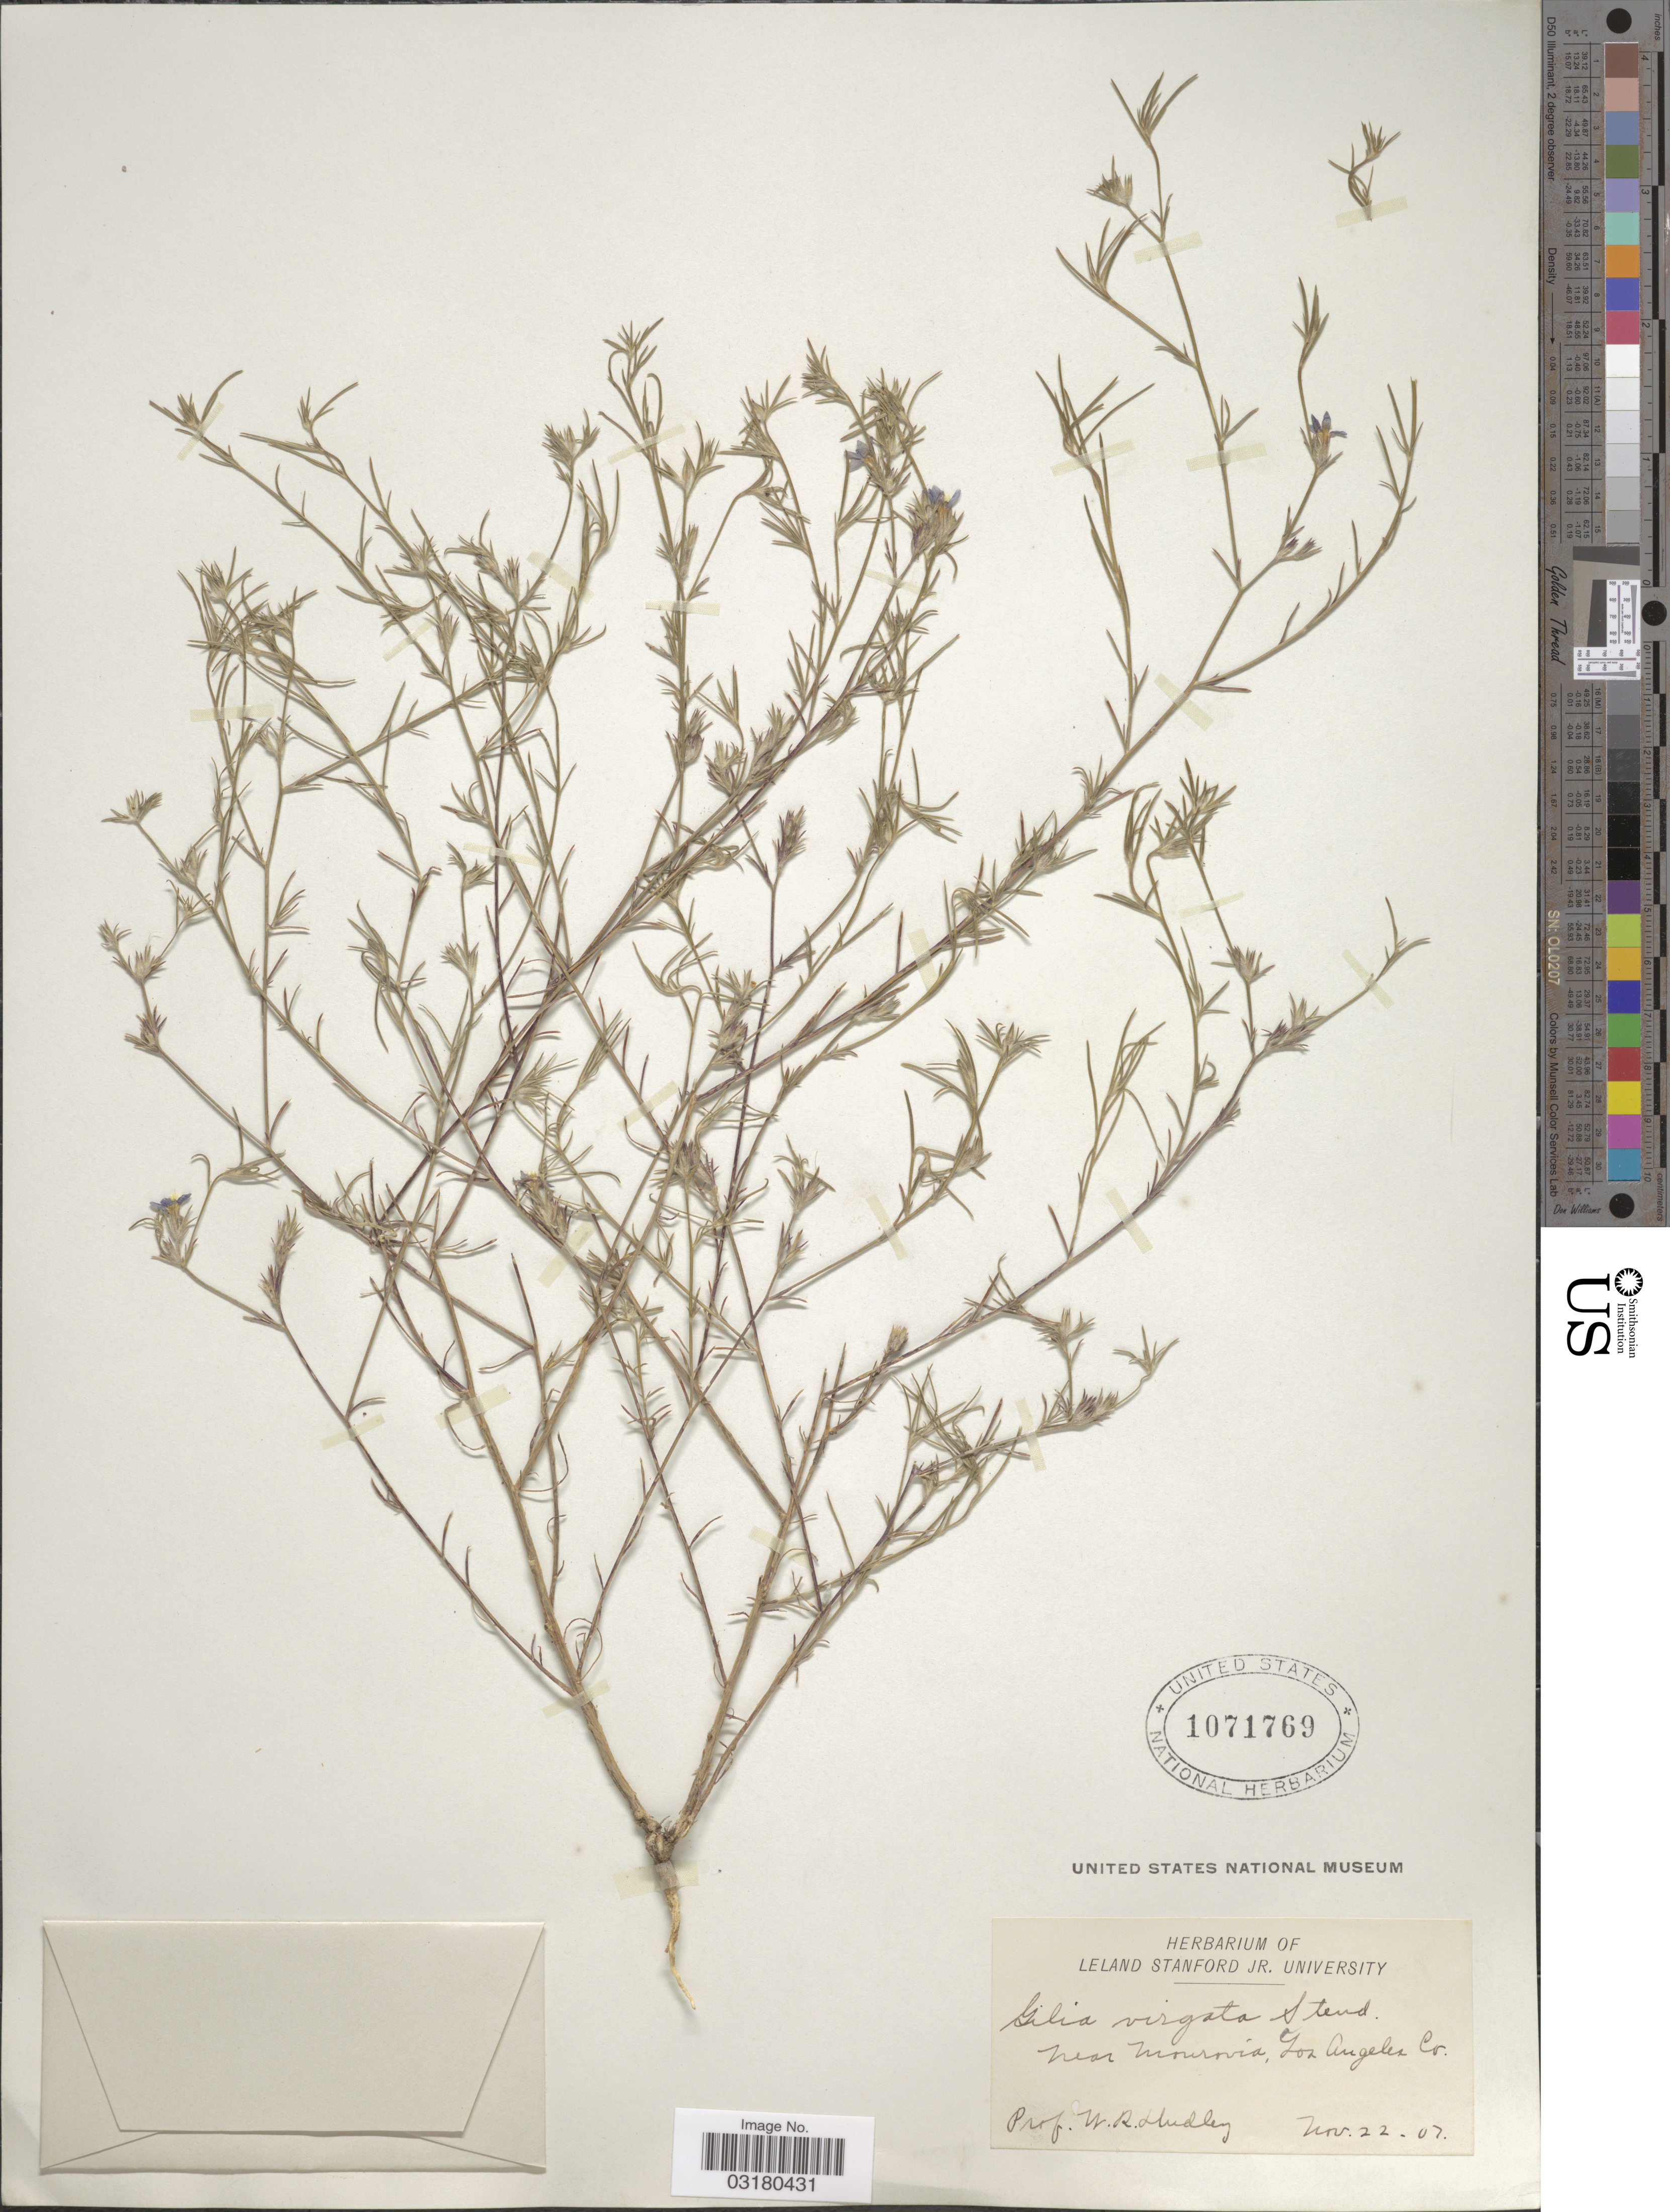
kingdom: Plantae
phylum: Tracheophyta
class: Magnoliopsida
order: Ericales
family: Polemoniaceae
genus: Eriastrum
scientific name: Eriastrum sapphirinum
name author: (Eastw.) H. Mason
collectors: W. Dudley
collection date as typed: Transcribed d/m/y: 22/11/7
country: United States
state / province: California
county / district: Los Angeles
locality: Near Monrovia, Los Angeles Co.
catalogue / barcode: US 1071769